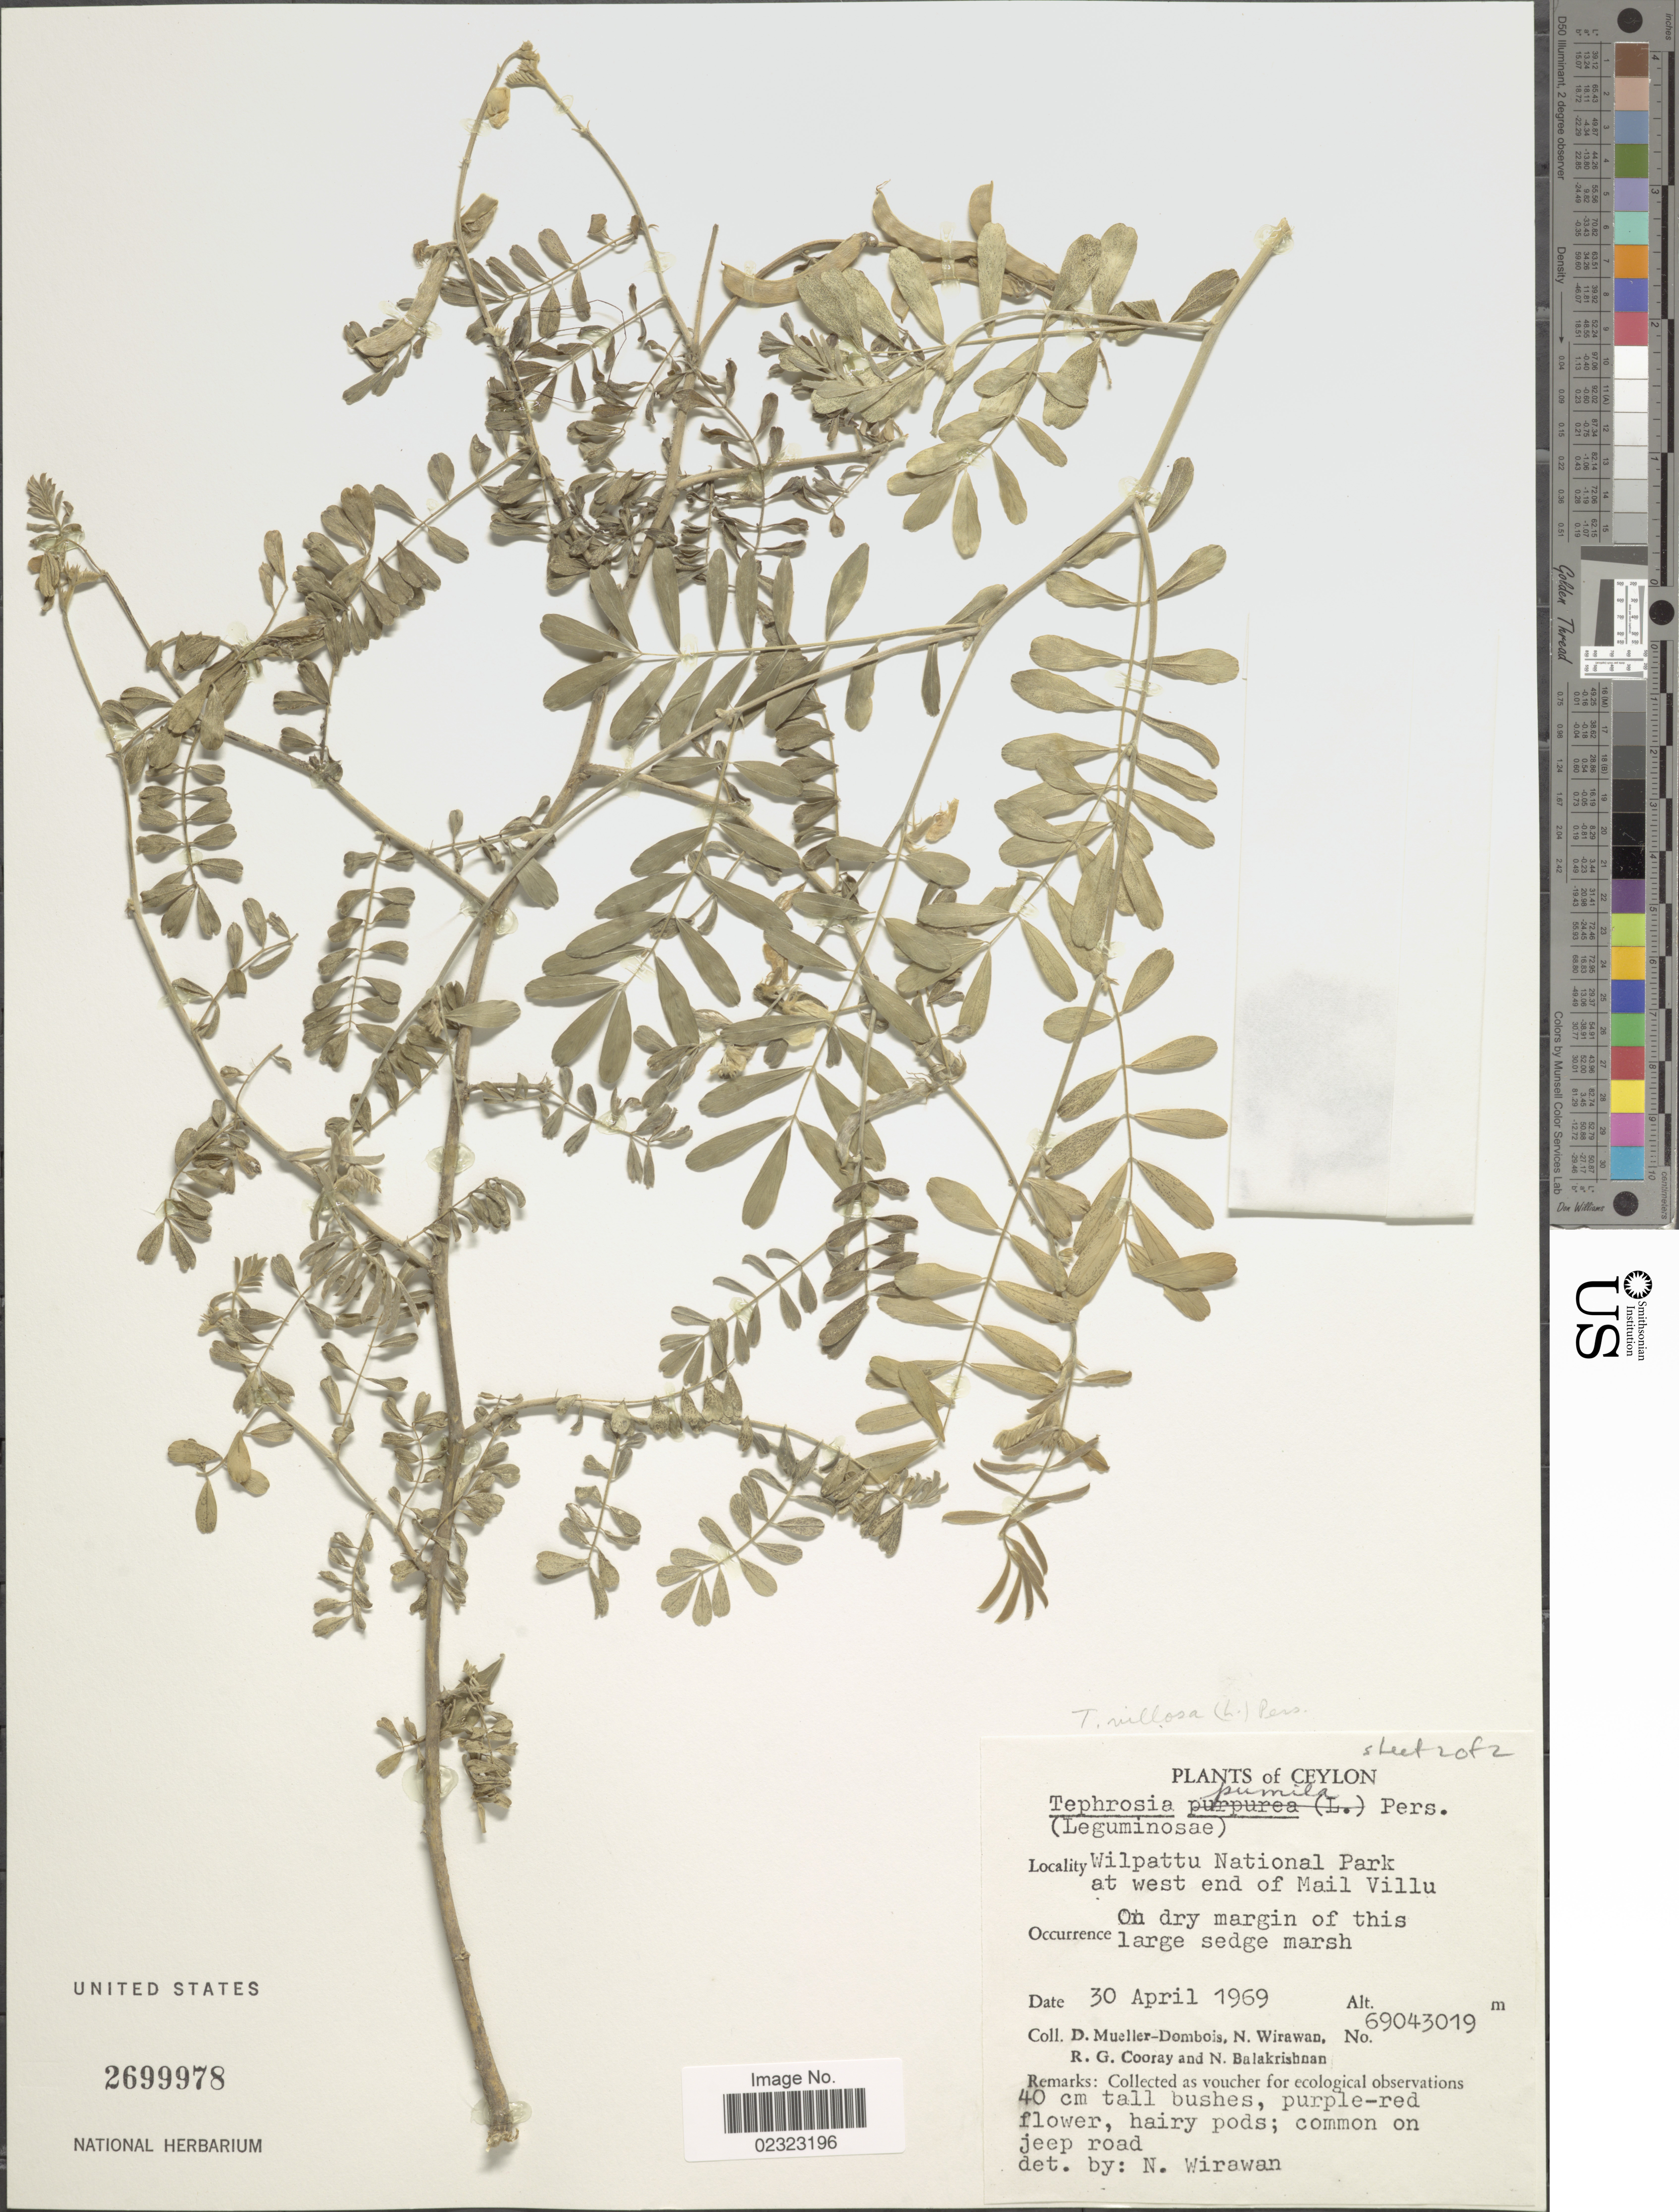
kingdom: Plantae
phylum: Tracheophyta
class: Magnoliopsida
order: Fabales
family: Fabaceae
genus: Tephrosia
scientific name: Tephrosia villosa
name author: Pers.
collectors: D. Mueller-Dombois, N. Wirawan & N. Balakrishnan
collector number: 69043019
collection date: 1969-04-30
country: Sri Lanka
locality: Ceylon. Wilpattu National Park at west end of Mail Villu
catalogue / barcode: US 2699978